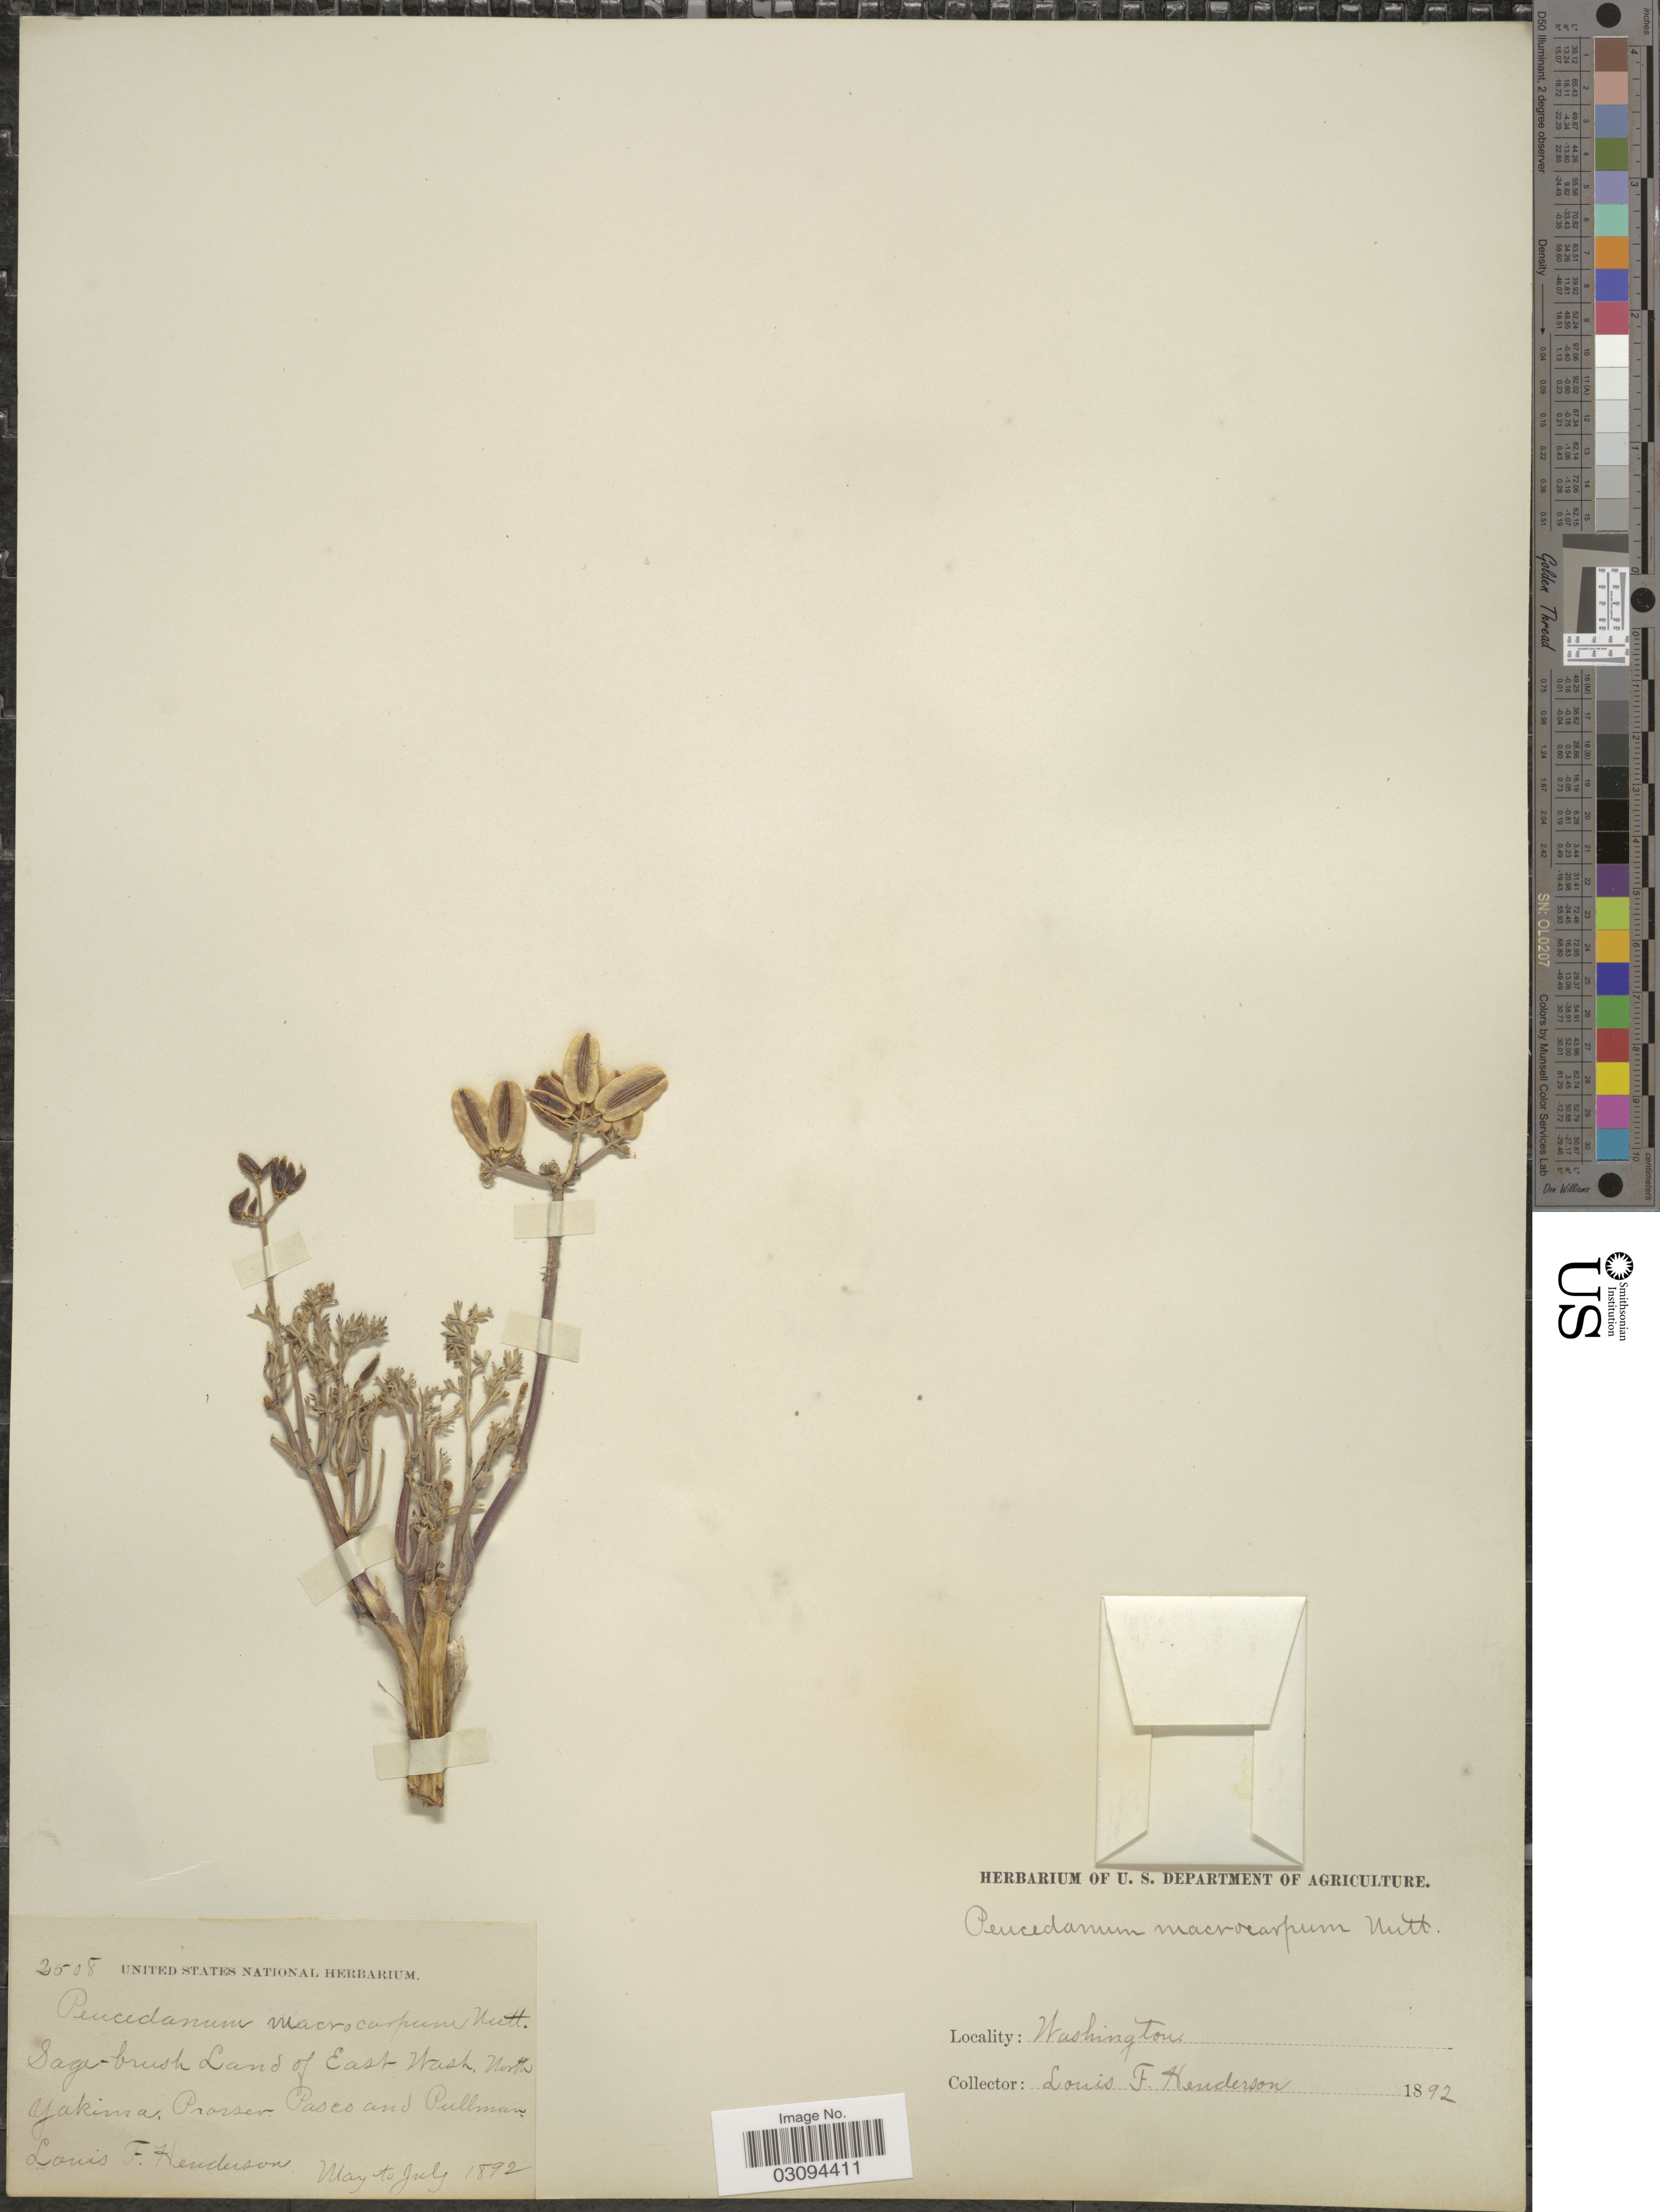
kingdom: Plantae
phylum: Tracheophyta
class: Magnoliopsida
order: Apiales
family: Apiaceae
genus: Lomatium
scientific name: Lomatium macrocarpum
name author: (Hook. et al.) J.M. Coult. & Rose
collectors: L. Henderson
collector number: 2508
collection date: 1892-05/1892-07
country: United States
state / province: Washington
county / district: Yakima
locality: Sage-Brush Land of East Wash. North Yakima. Prosser, Pasco and Pullman.